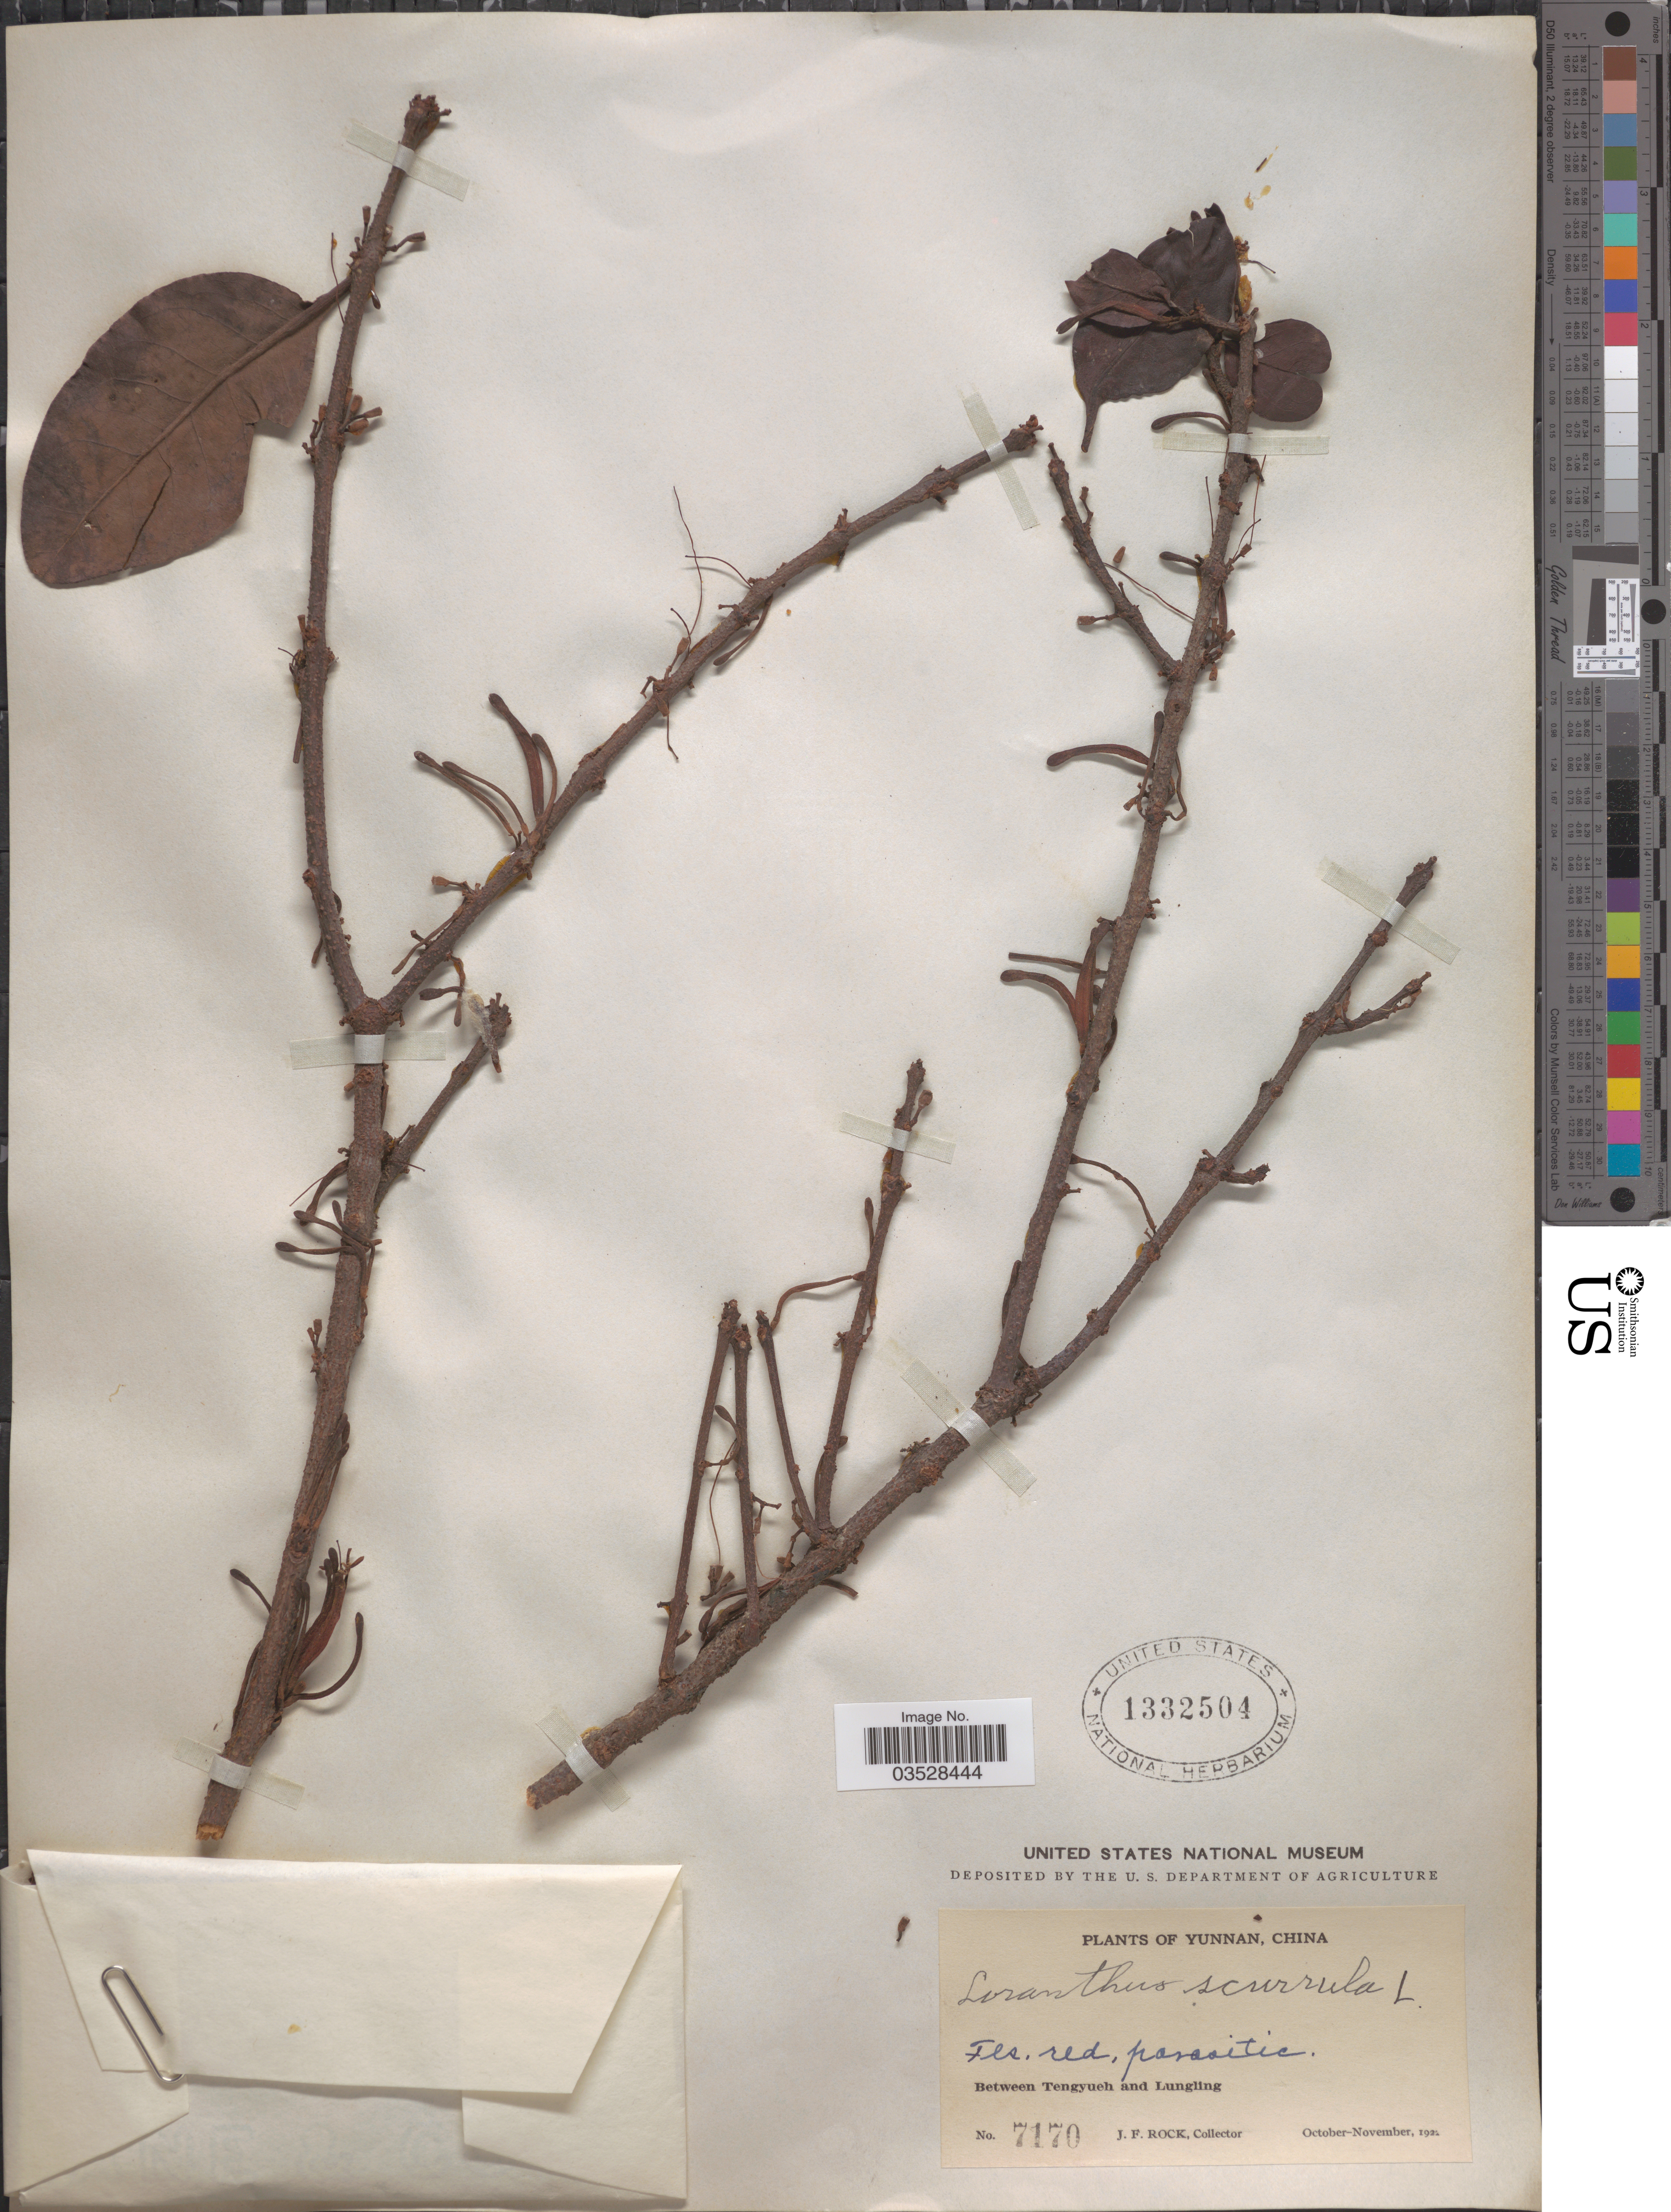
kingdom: Plantae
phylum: Tracheophyta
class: Magnoliopsida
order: Santalales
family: Loranthaceae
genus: Loranthus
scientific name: Loranthus scurrula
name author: L.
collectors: J. Rock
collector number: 7170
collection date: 1922-10/1922-11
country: China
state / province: Yunnan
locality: Between Tengyueh and Lungling.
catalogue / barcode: US 1332504